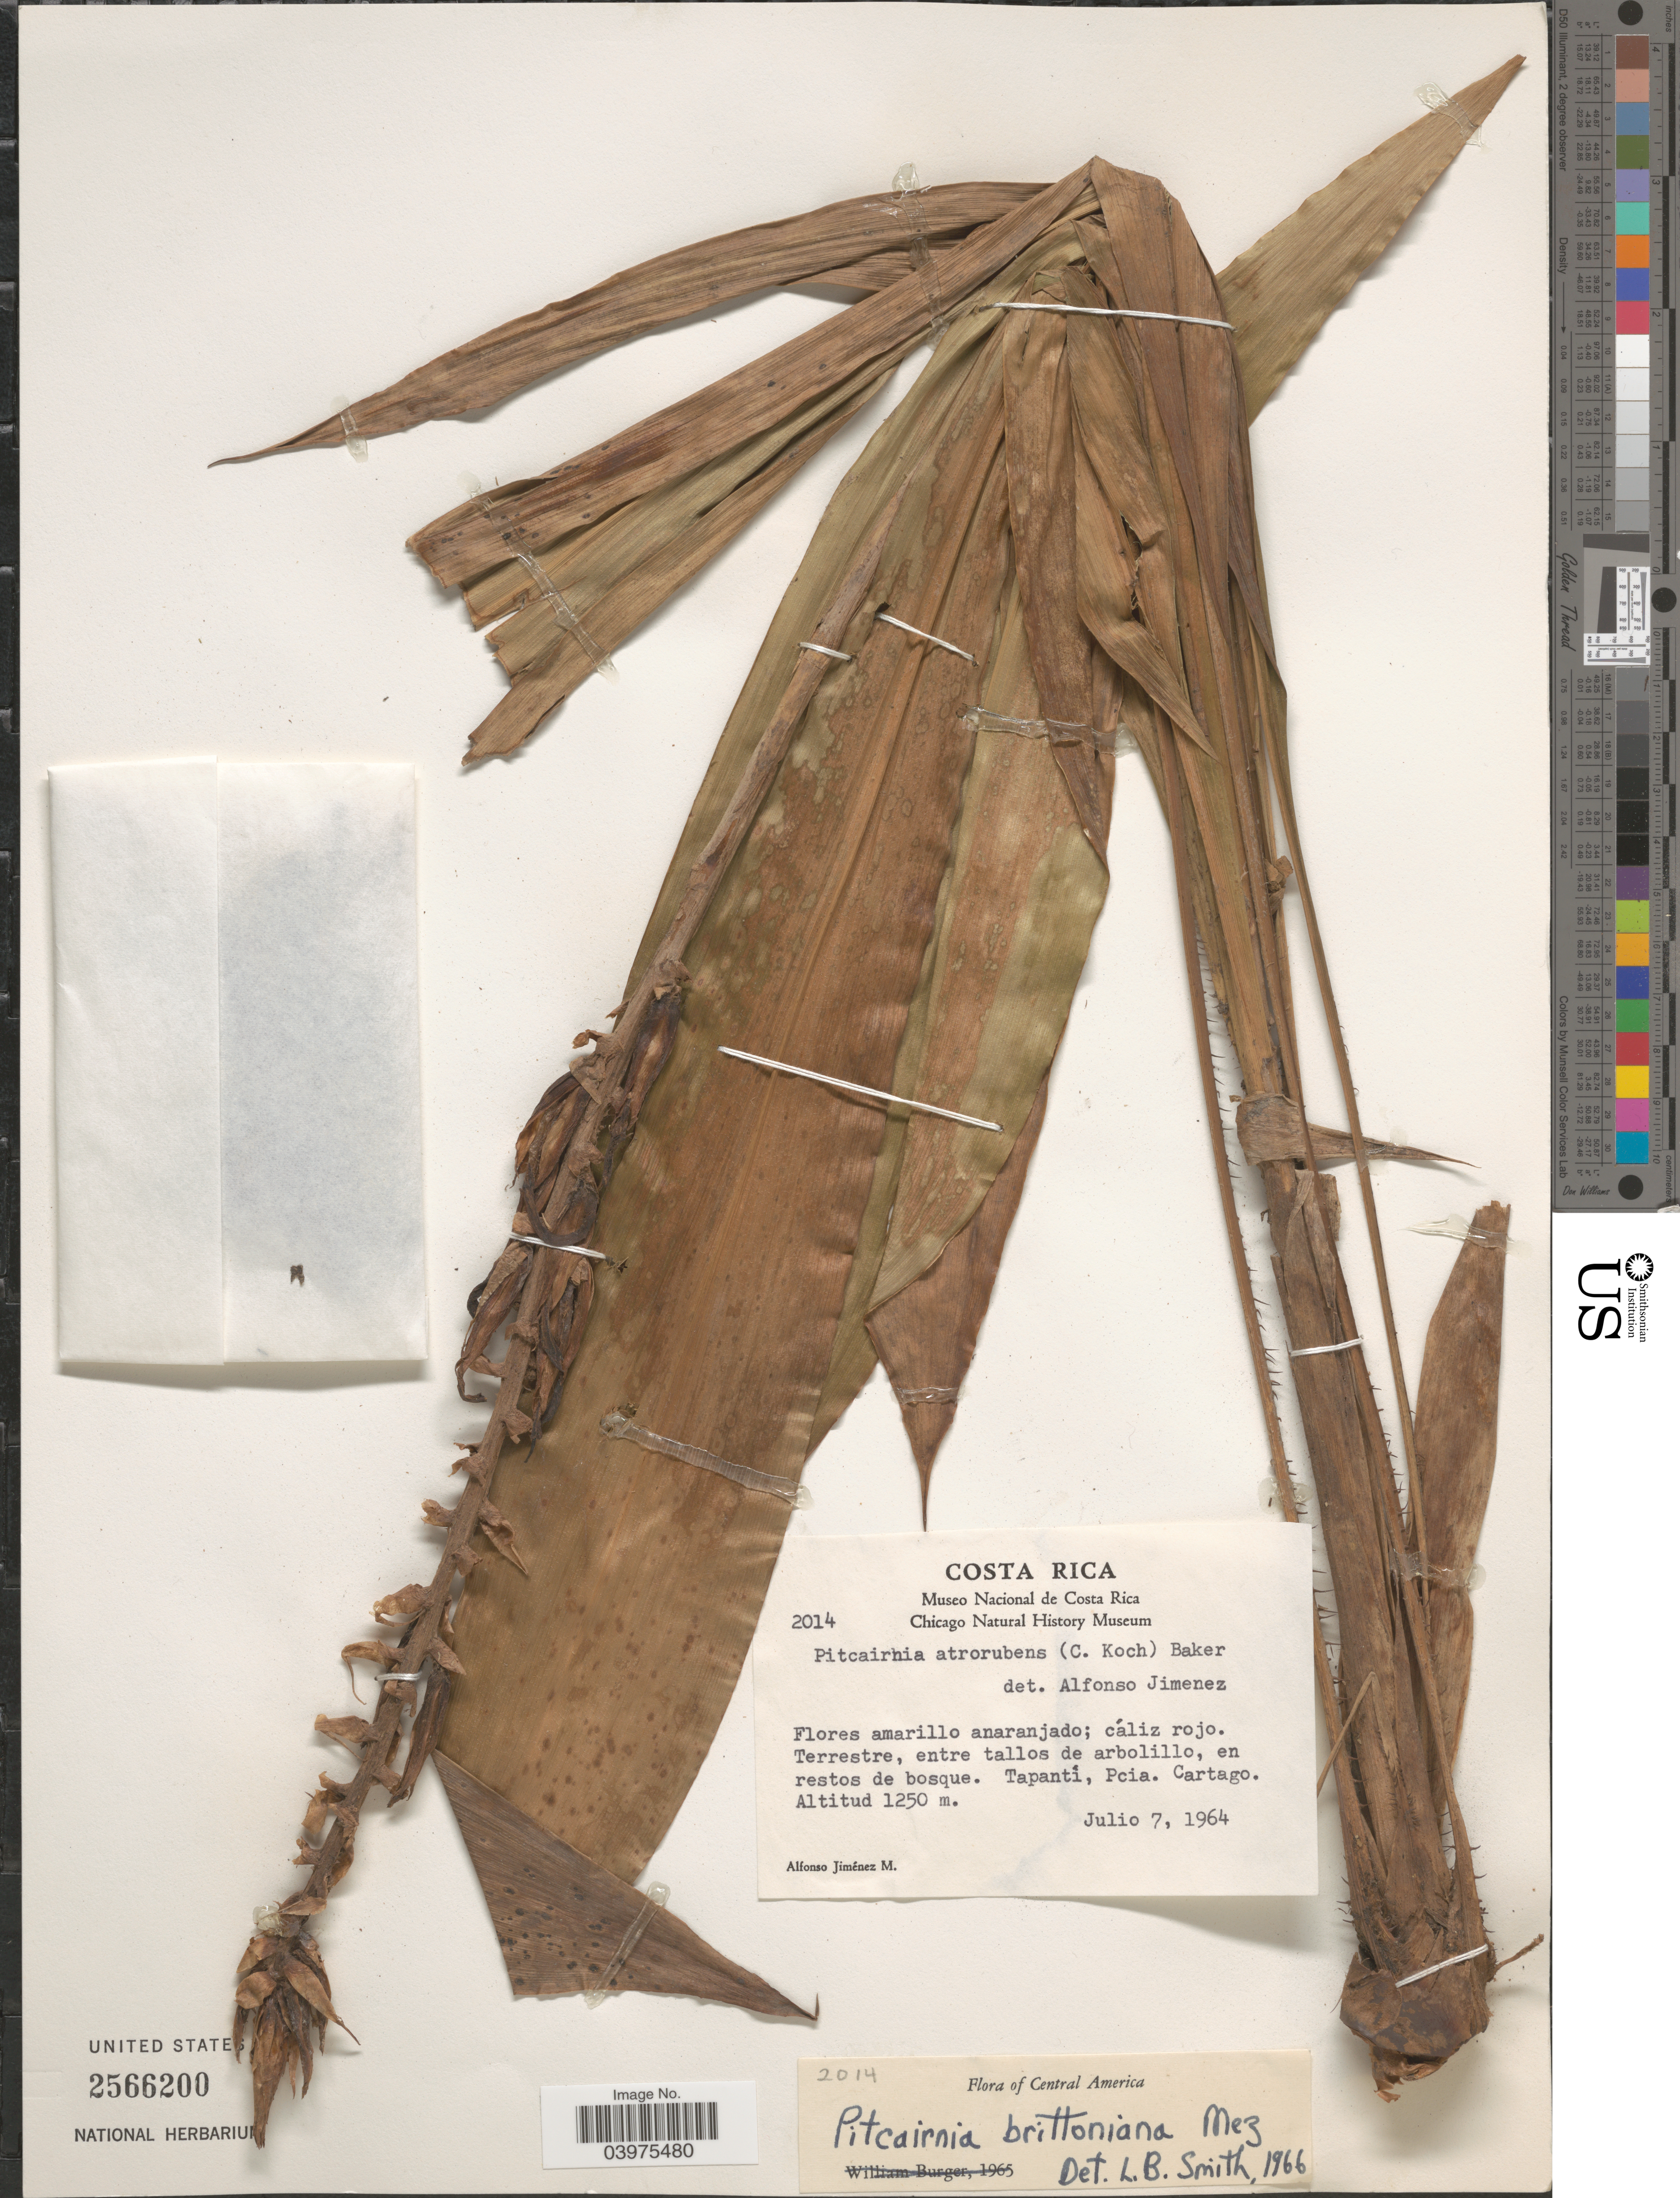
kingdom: Plantae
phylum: Tracheophyta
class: Liliopsida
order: Poales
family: Bromeliaceae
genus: Pitcairnia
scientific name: Pitcairnia brittoniana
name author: Mez in A. DC.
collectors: A. Jimenez M.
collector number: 2014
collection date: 1964-07-07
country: Costa Rica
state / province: Cartago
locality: Terrestre, entre tallos de arbolillo, en restos de bosque. Tapantim Pcia.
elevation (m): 1250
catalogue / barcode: US 2566200